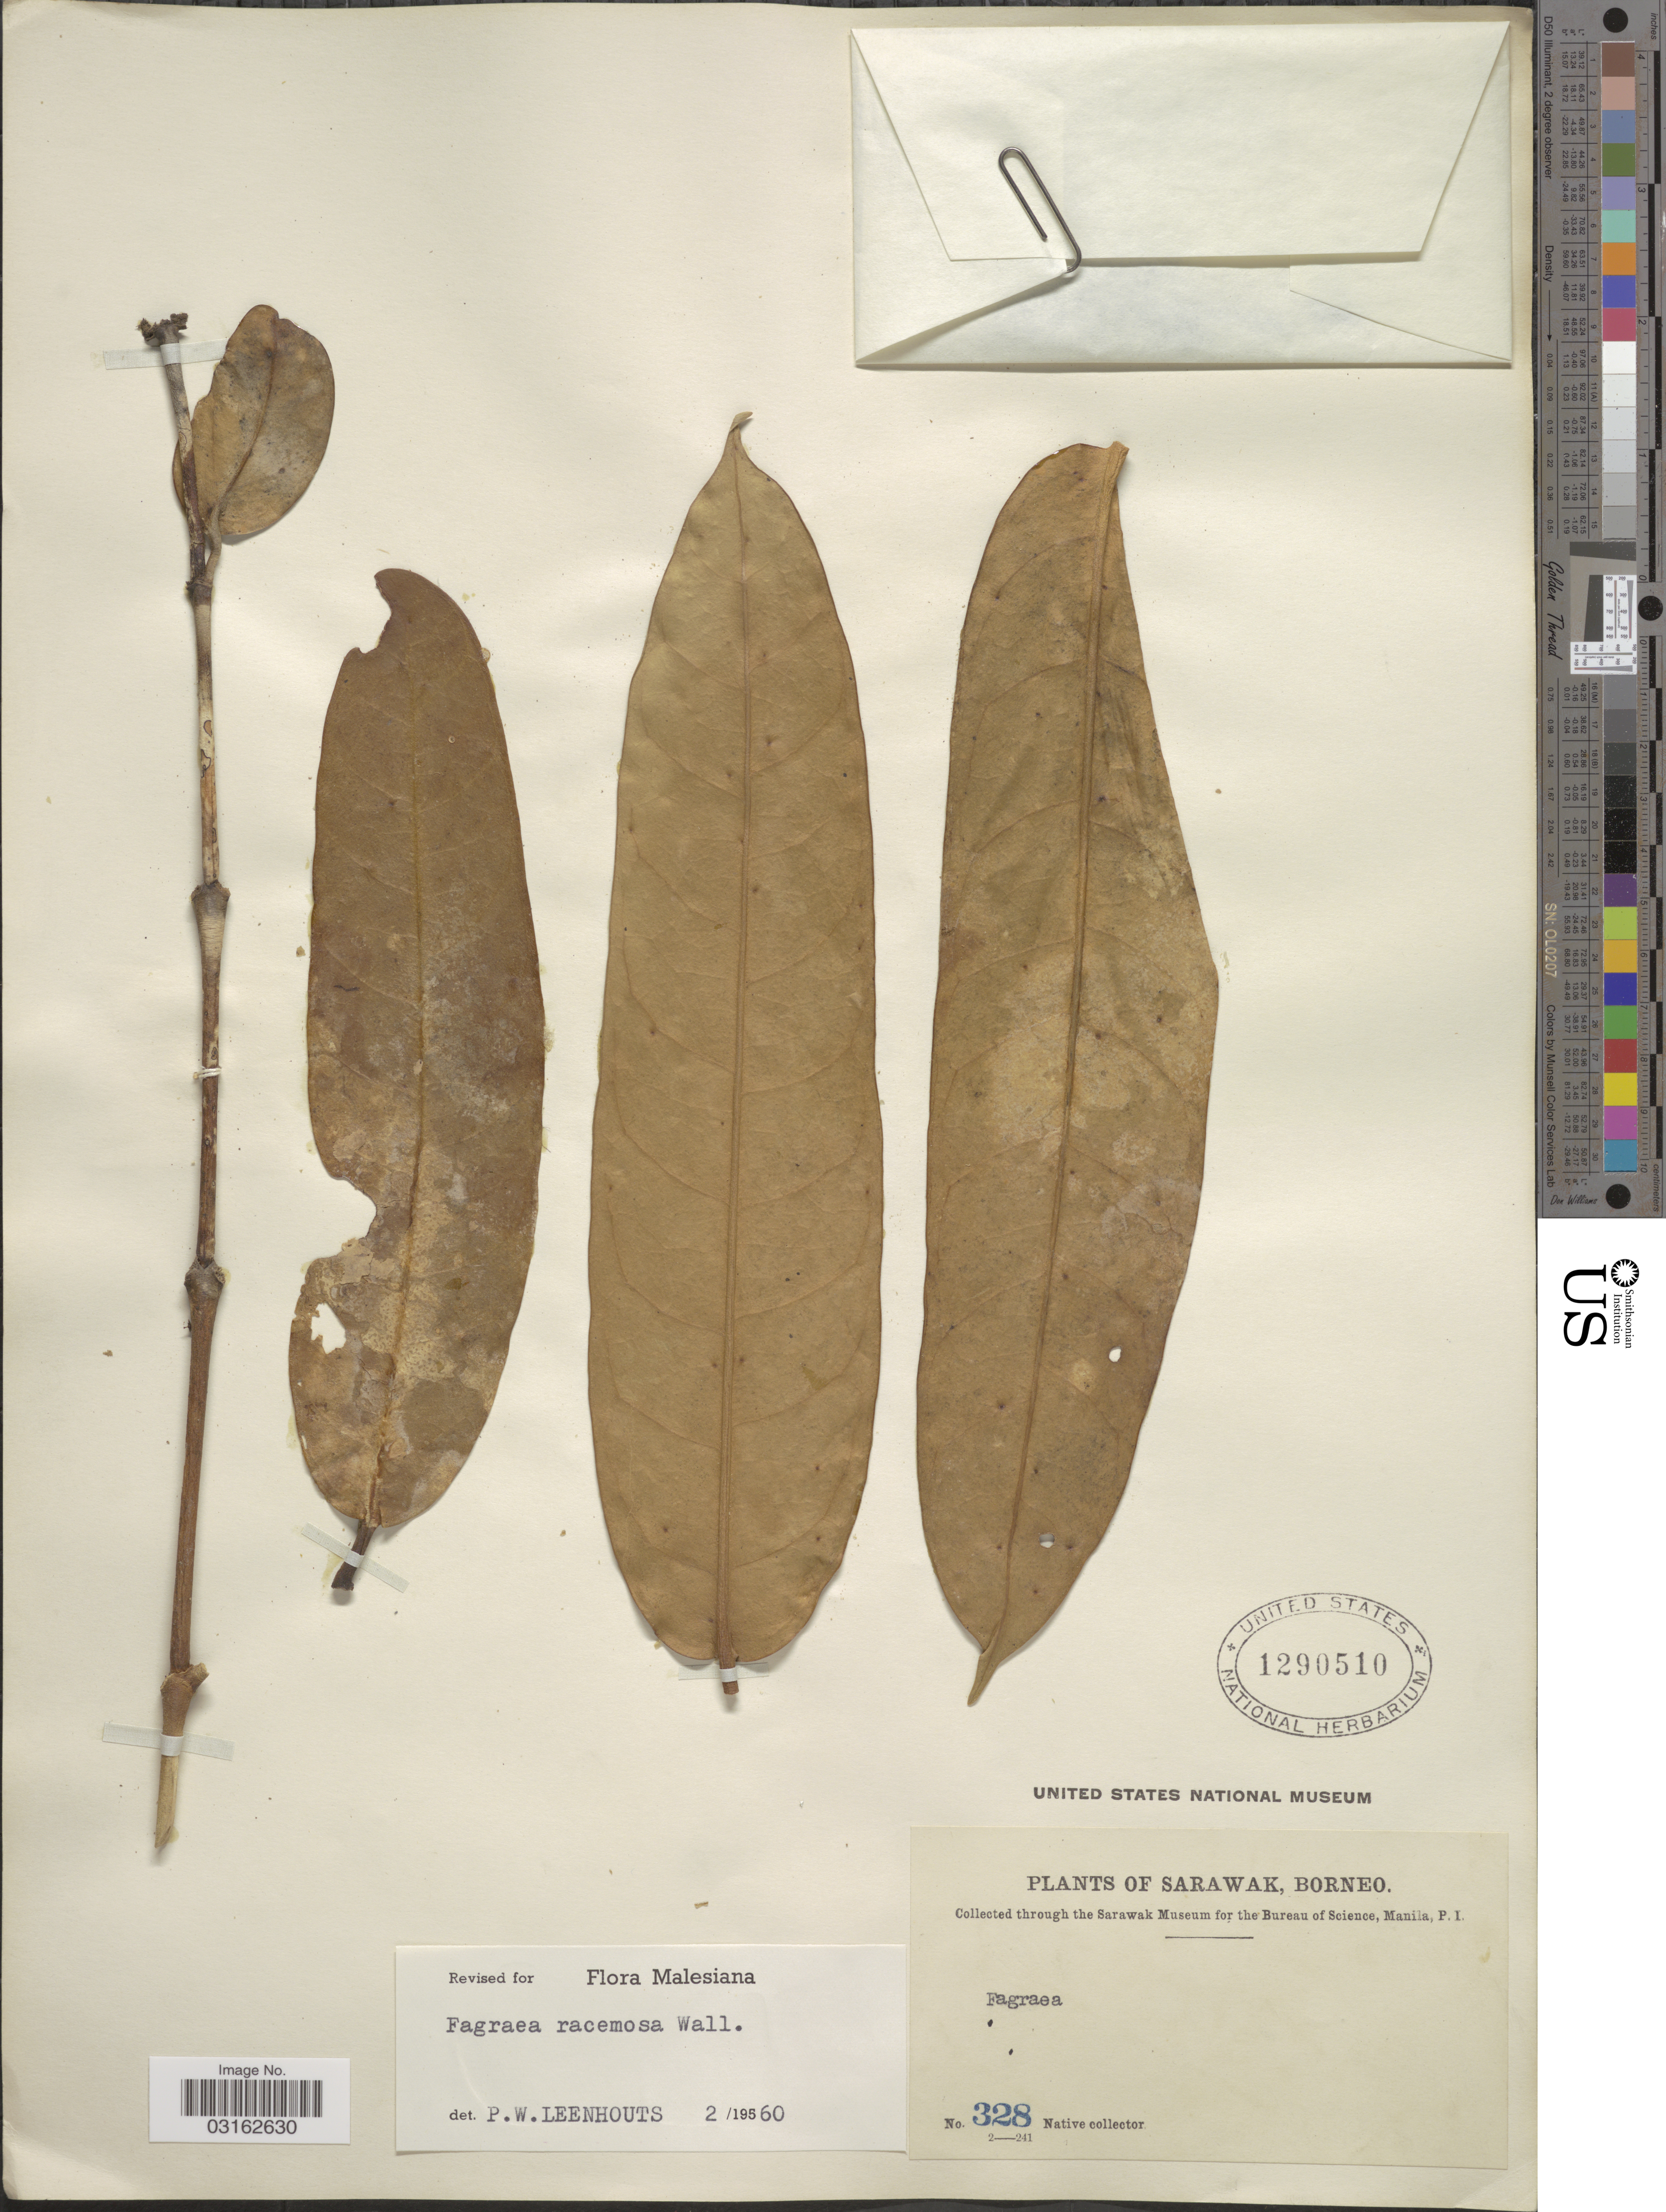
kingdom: Plantae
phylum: Tracheophyta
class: Magnoliopsida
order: Gentianales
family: Gentianaceae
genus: Fagraea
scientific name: Fagraea racemosa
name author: Jack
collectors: Native collector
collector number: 328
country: Malaysia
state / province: Sarawak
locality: Sarawak, Borneo.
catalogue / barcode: US 1290510